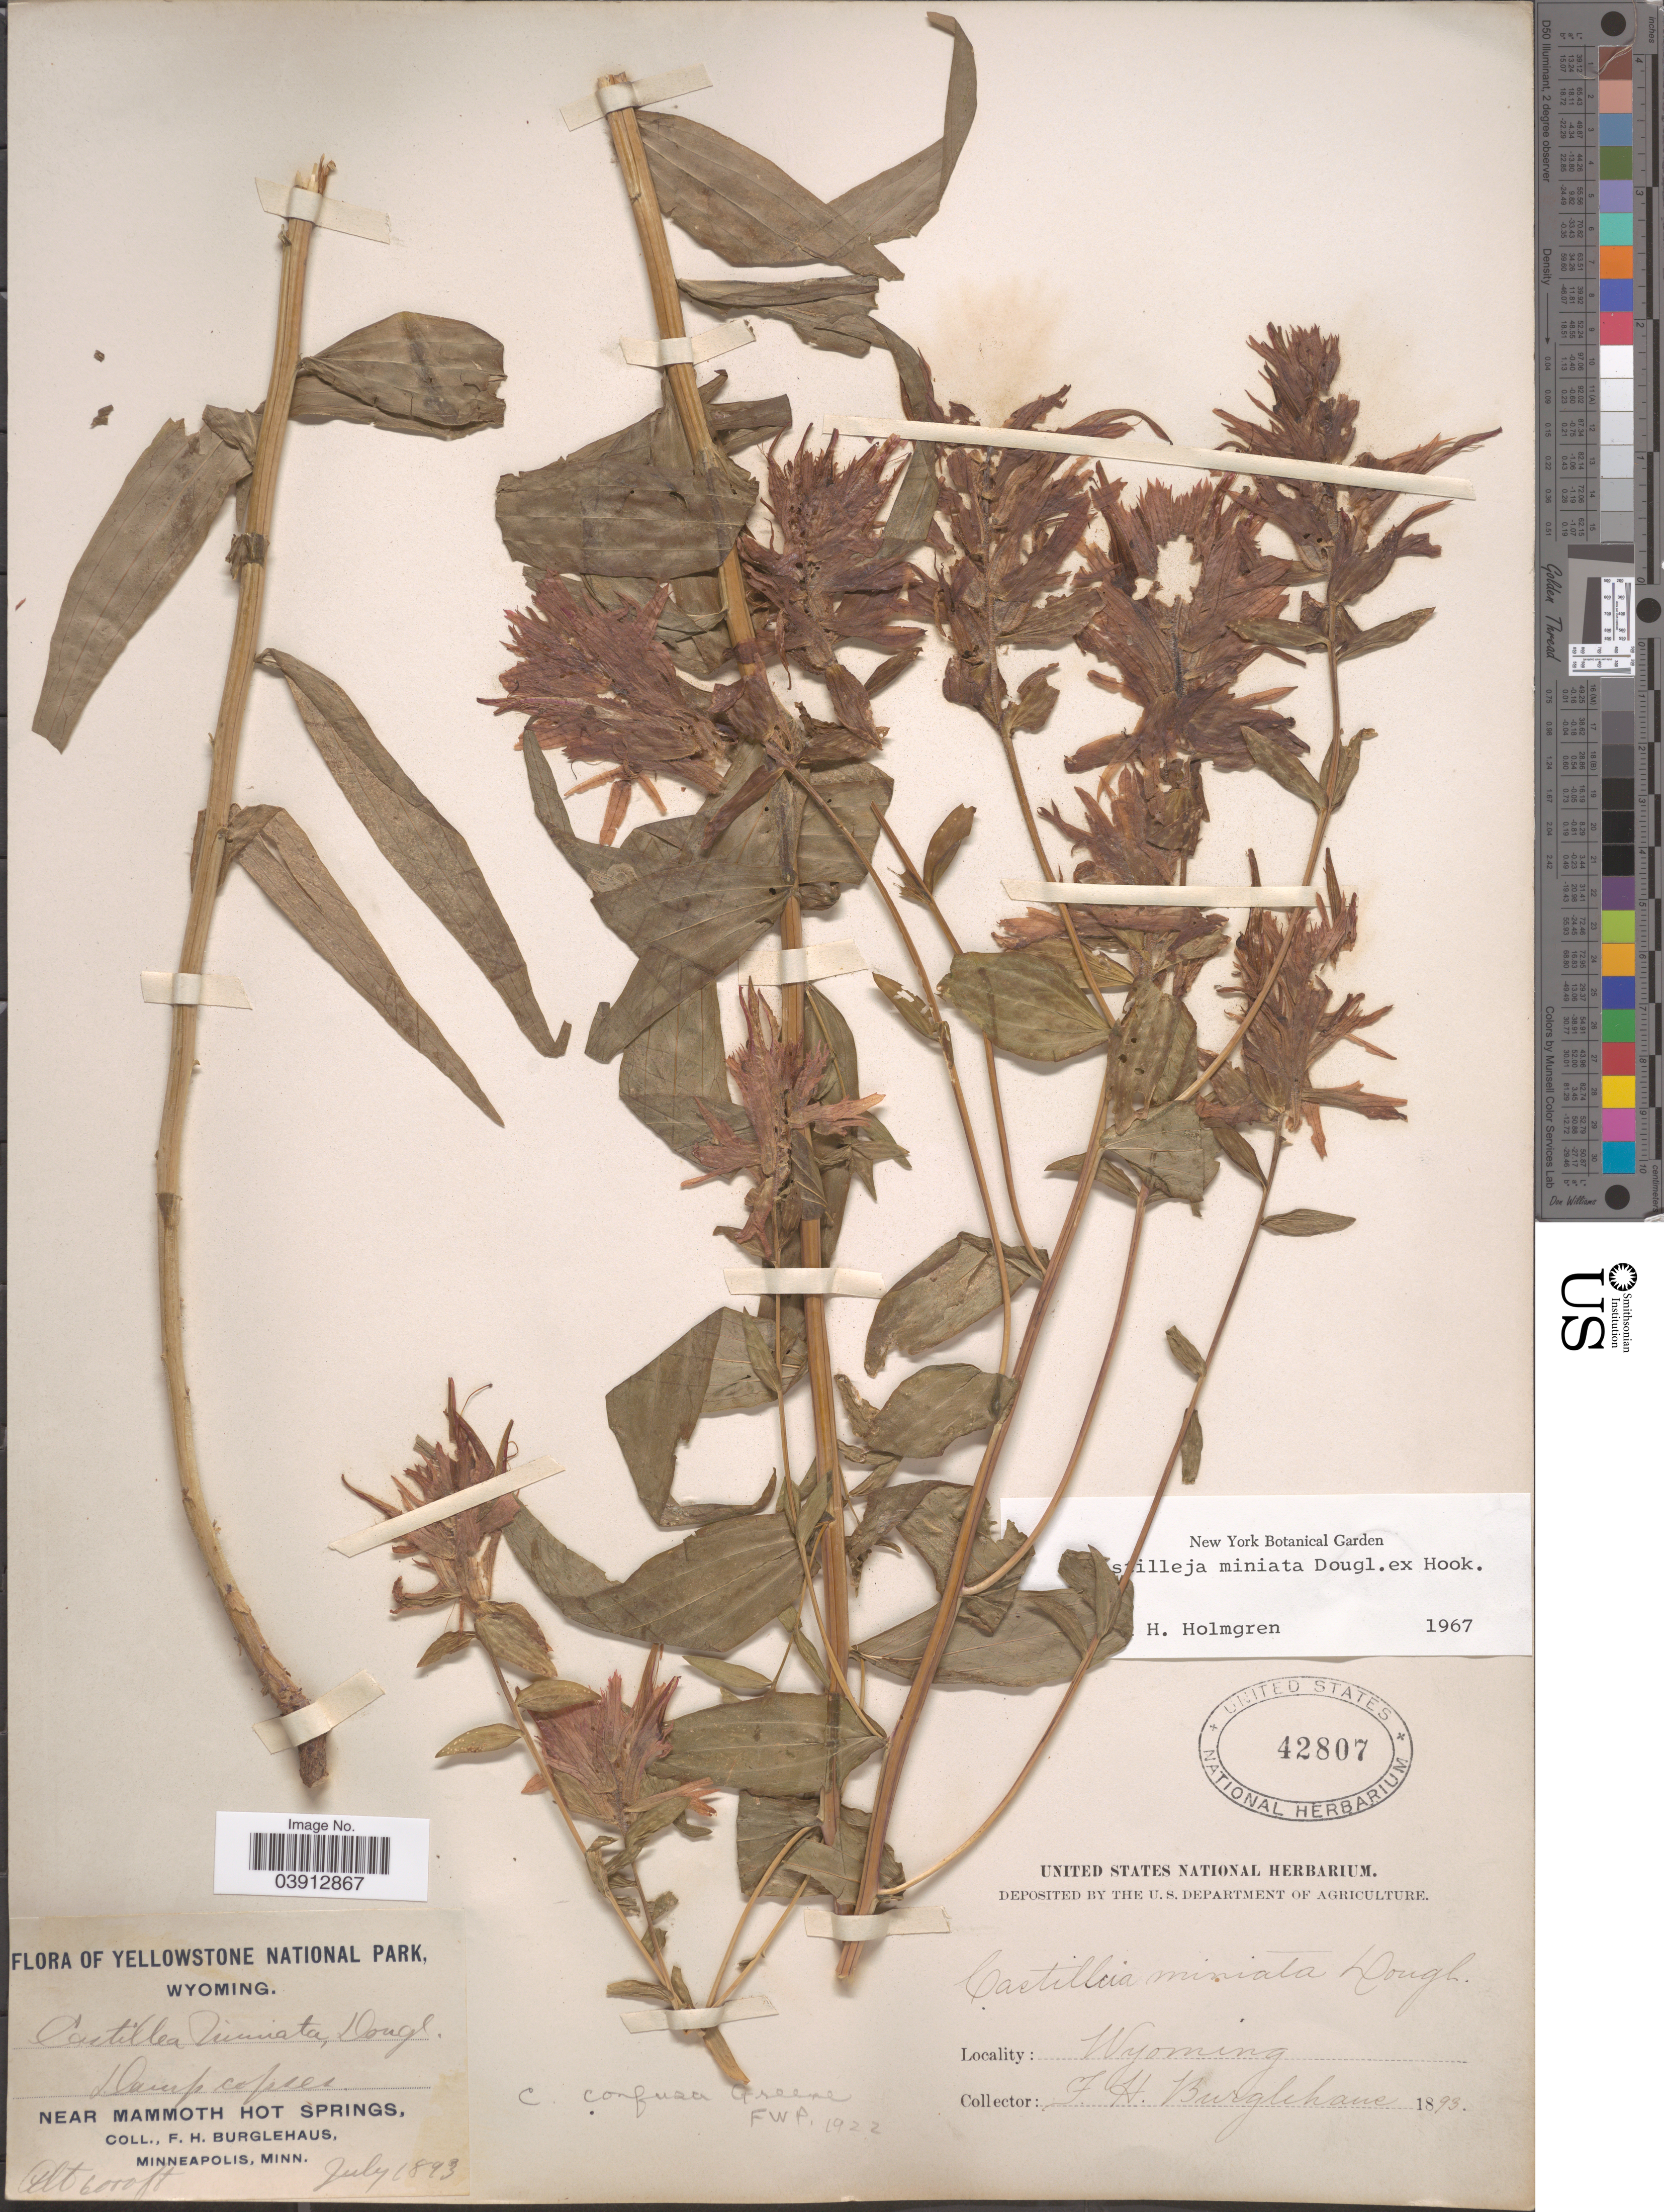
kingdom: Plantae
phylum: Tracheophyta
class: Magnoliopsida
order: Lamiales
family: Orobanchaceae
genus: Castilleja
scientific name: Castilleja miniata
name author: Douglas ex Hook.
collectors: F. Burglehaus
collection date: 1893-07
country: United States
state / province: Wyoming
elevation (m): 1829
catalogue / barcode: US 42807